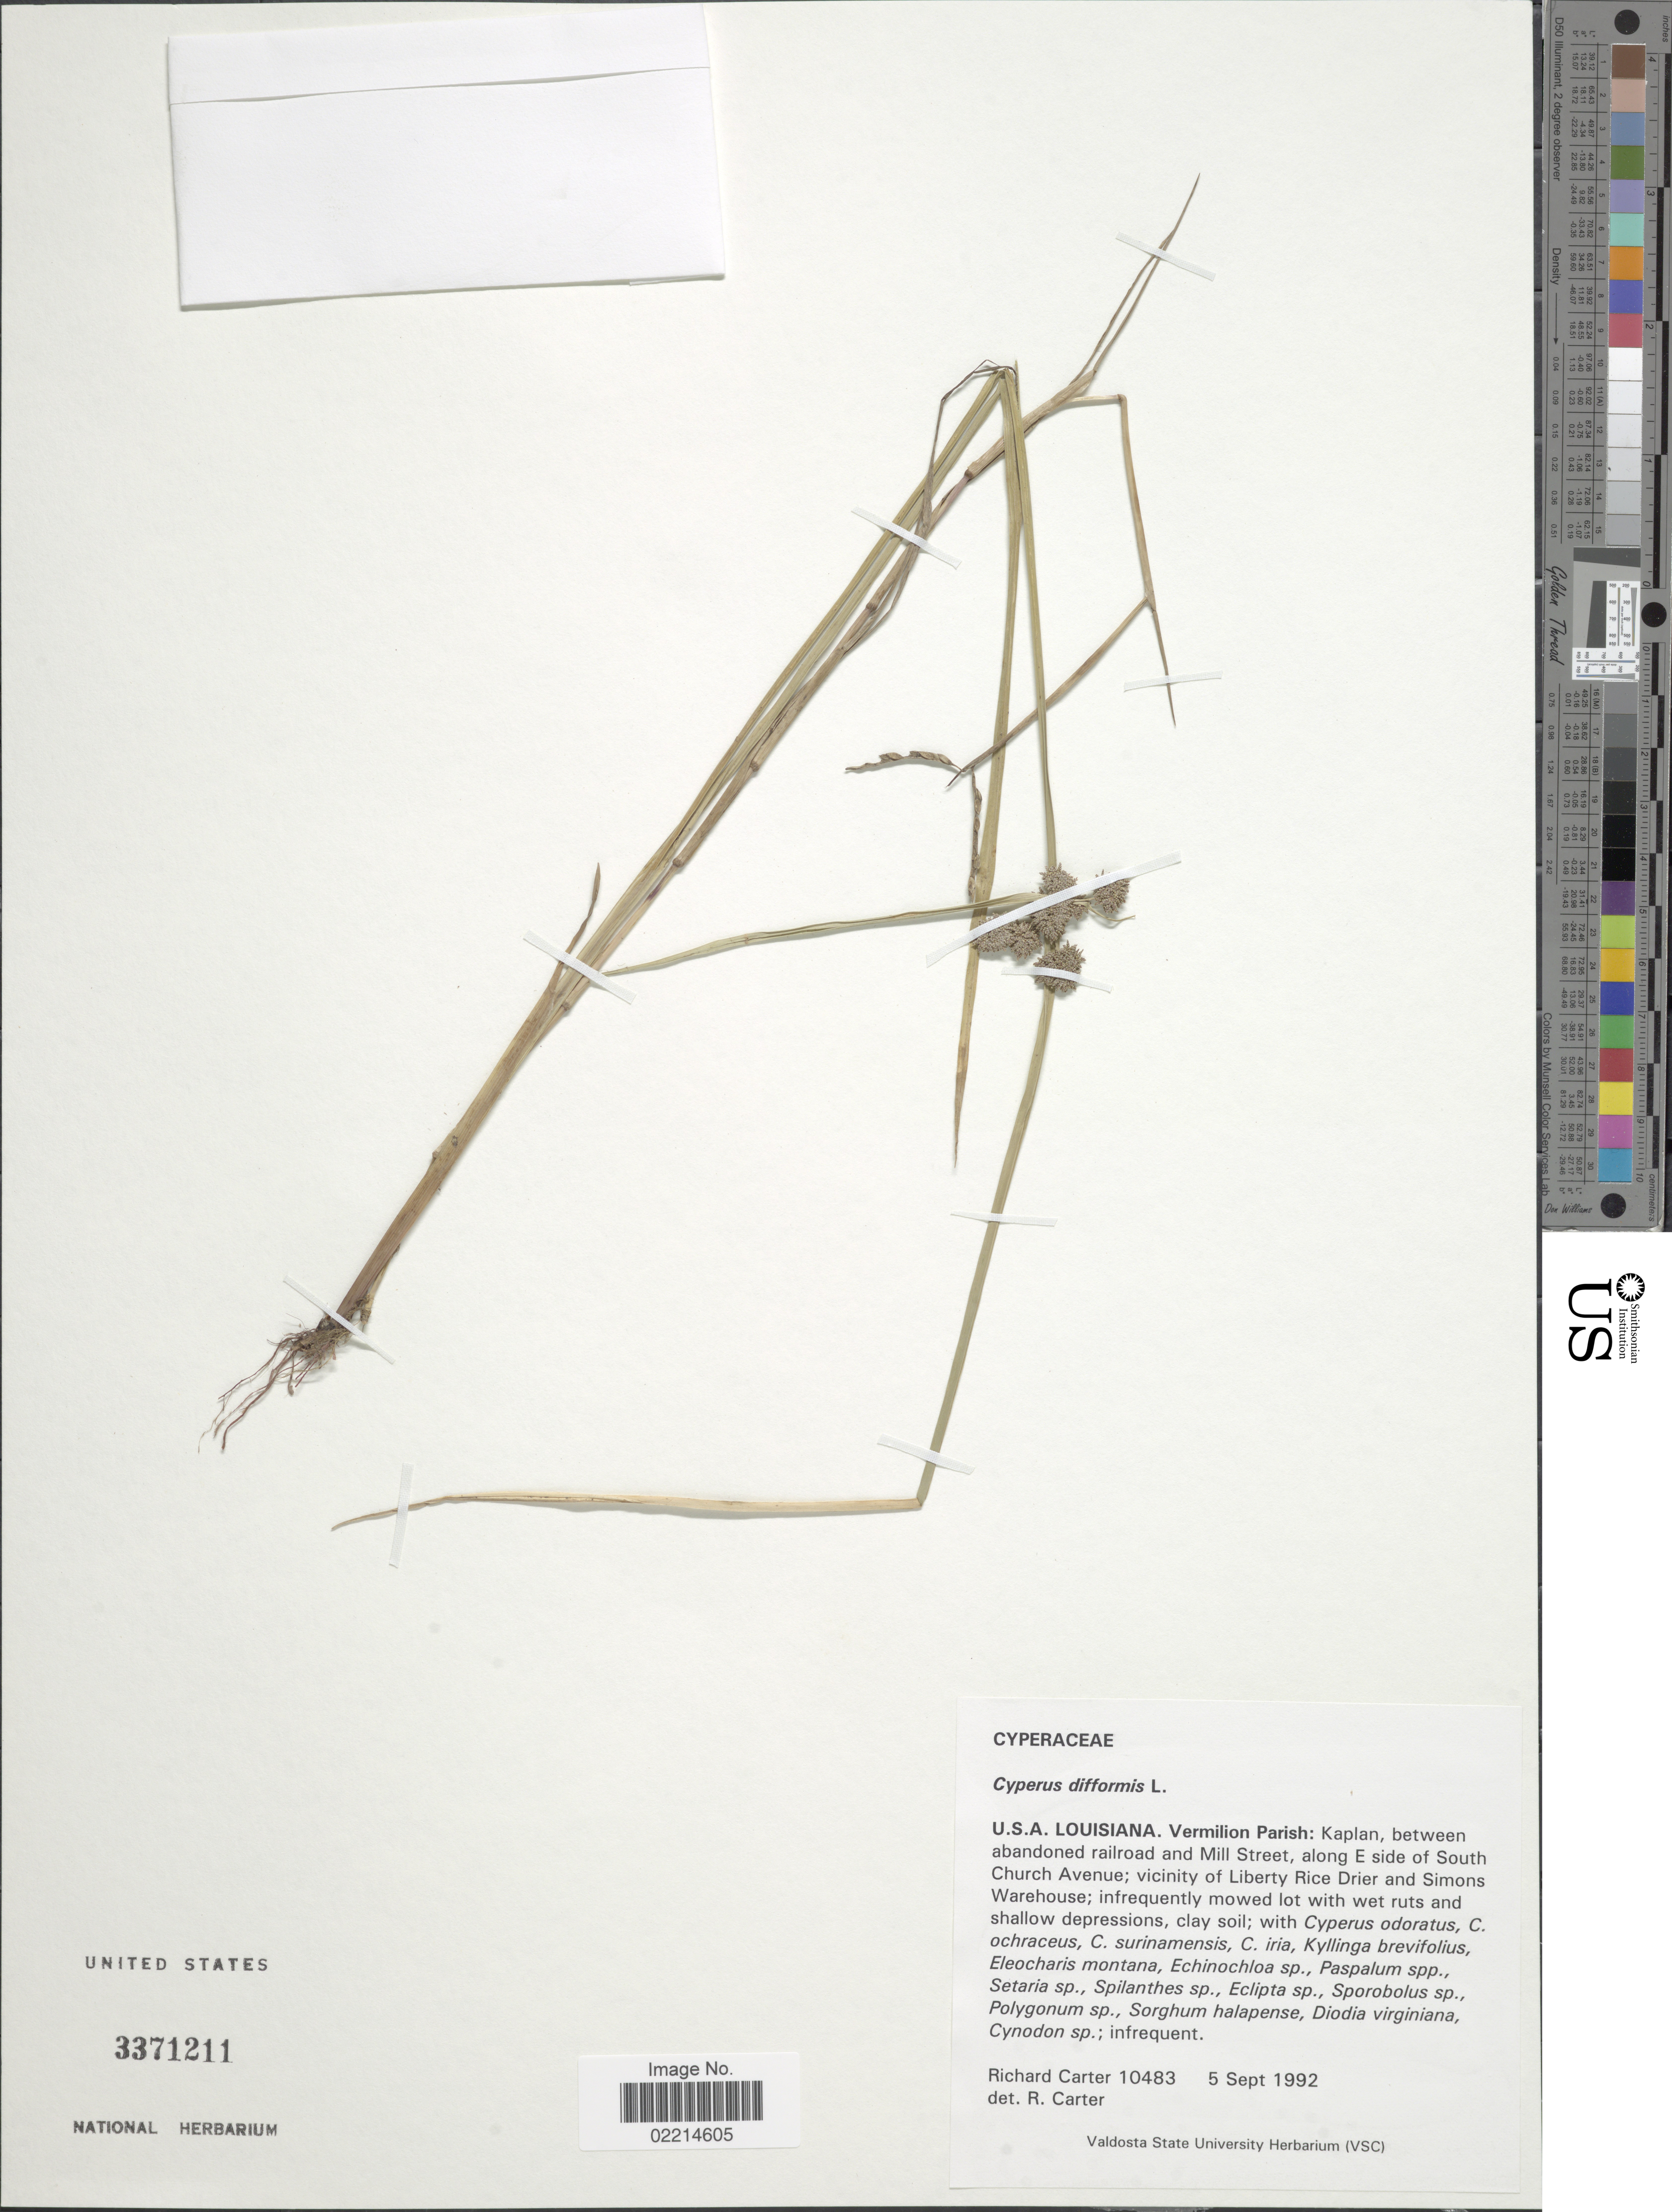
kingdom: Plantae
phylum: Tracheophyta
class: Liliopsida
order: Poales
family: Cyperaceae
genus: Cyperus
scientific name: Cyperus difformis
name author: L.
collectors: R. Carter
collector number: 10483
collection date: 1992-09-05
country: United States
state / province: Louisiana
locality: Vermilion Parish: Kaplan, between abandoned railroad and Mill Street, along E side of South Church Avenue; vicinity of Liberty Rice Drier and Simons Warehouse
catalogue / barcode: US 3371211